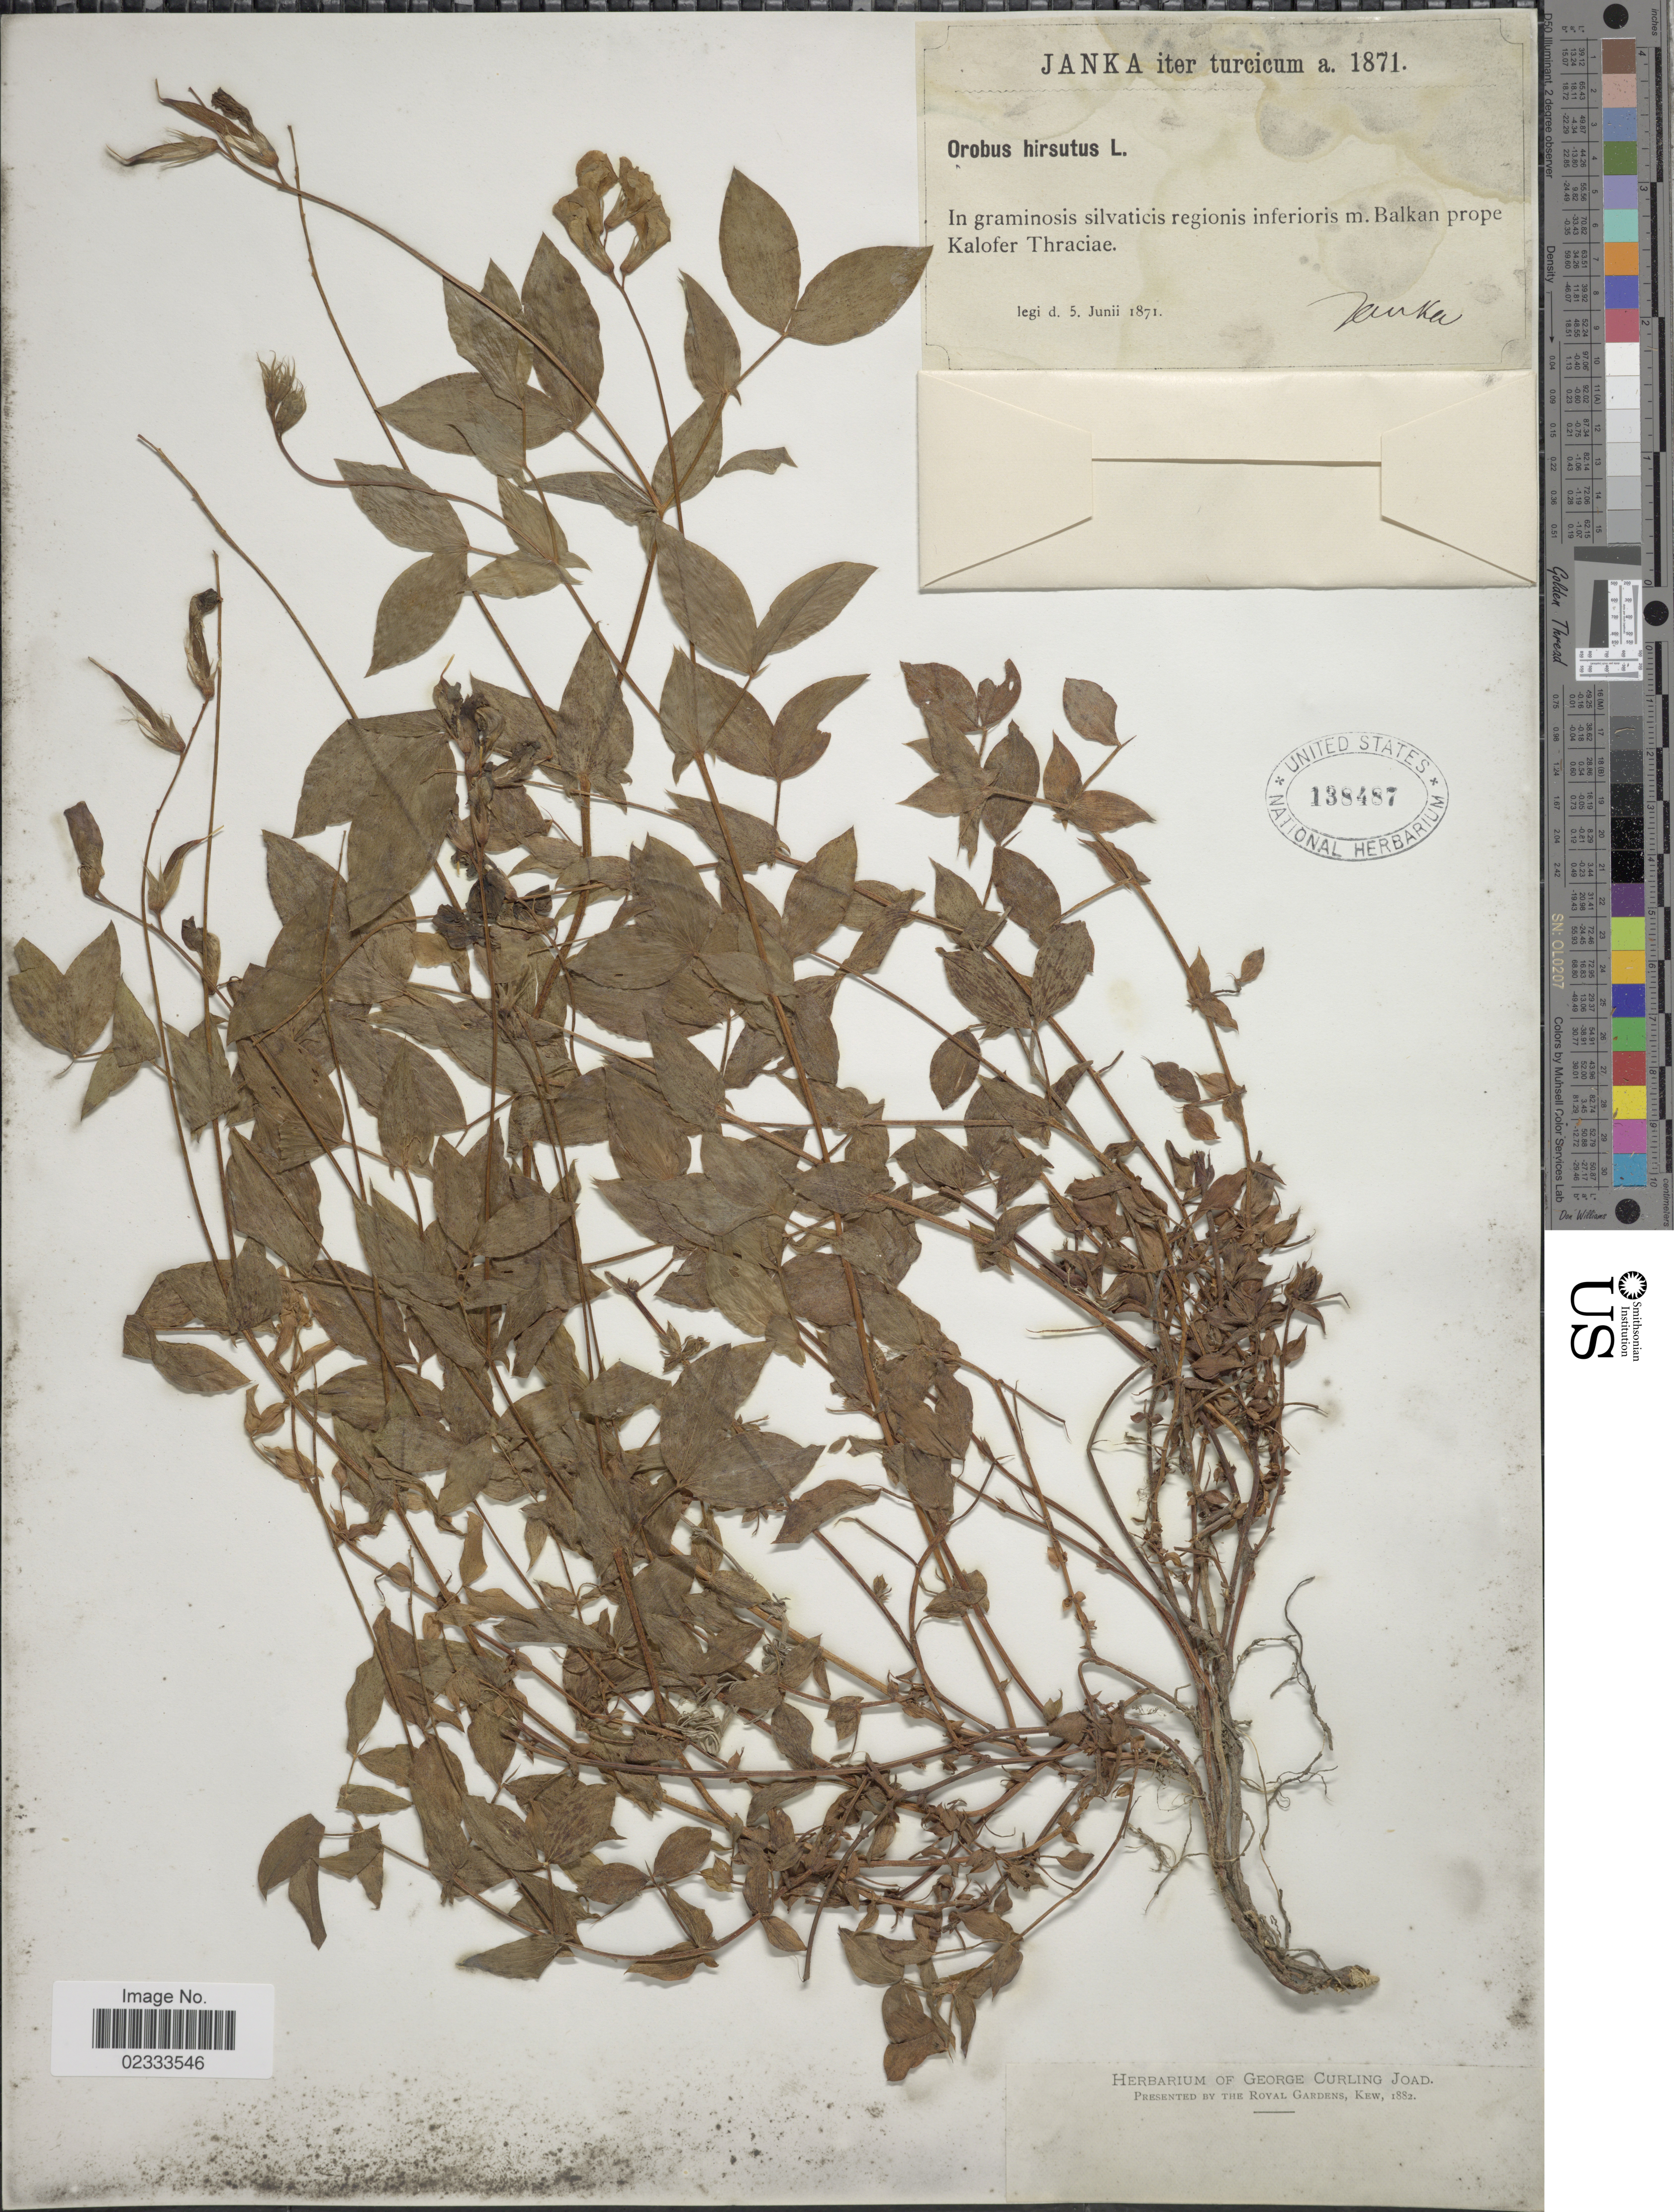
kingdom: Plantae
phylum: Tracheophyta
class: Magnoliopsida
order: Fabales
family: Fabaceae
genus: Lathyrus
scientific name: Lathyrus hirsutus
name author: L.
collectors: V. Janka von Bulcs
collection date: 1871-06-05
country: Bulgaria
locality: In graminosis silvaticis regionis inferioris m. Balkan prope Kalofer Thraciae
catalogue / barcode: US 138487